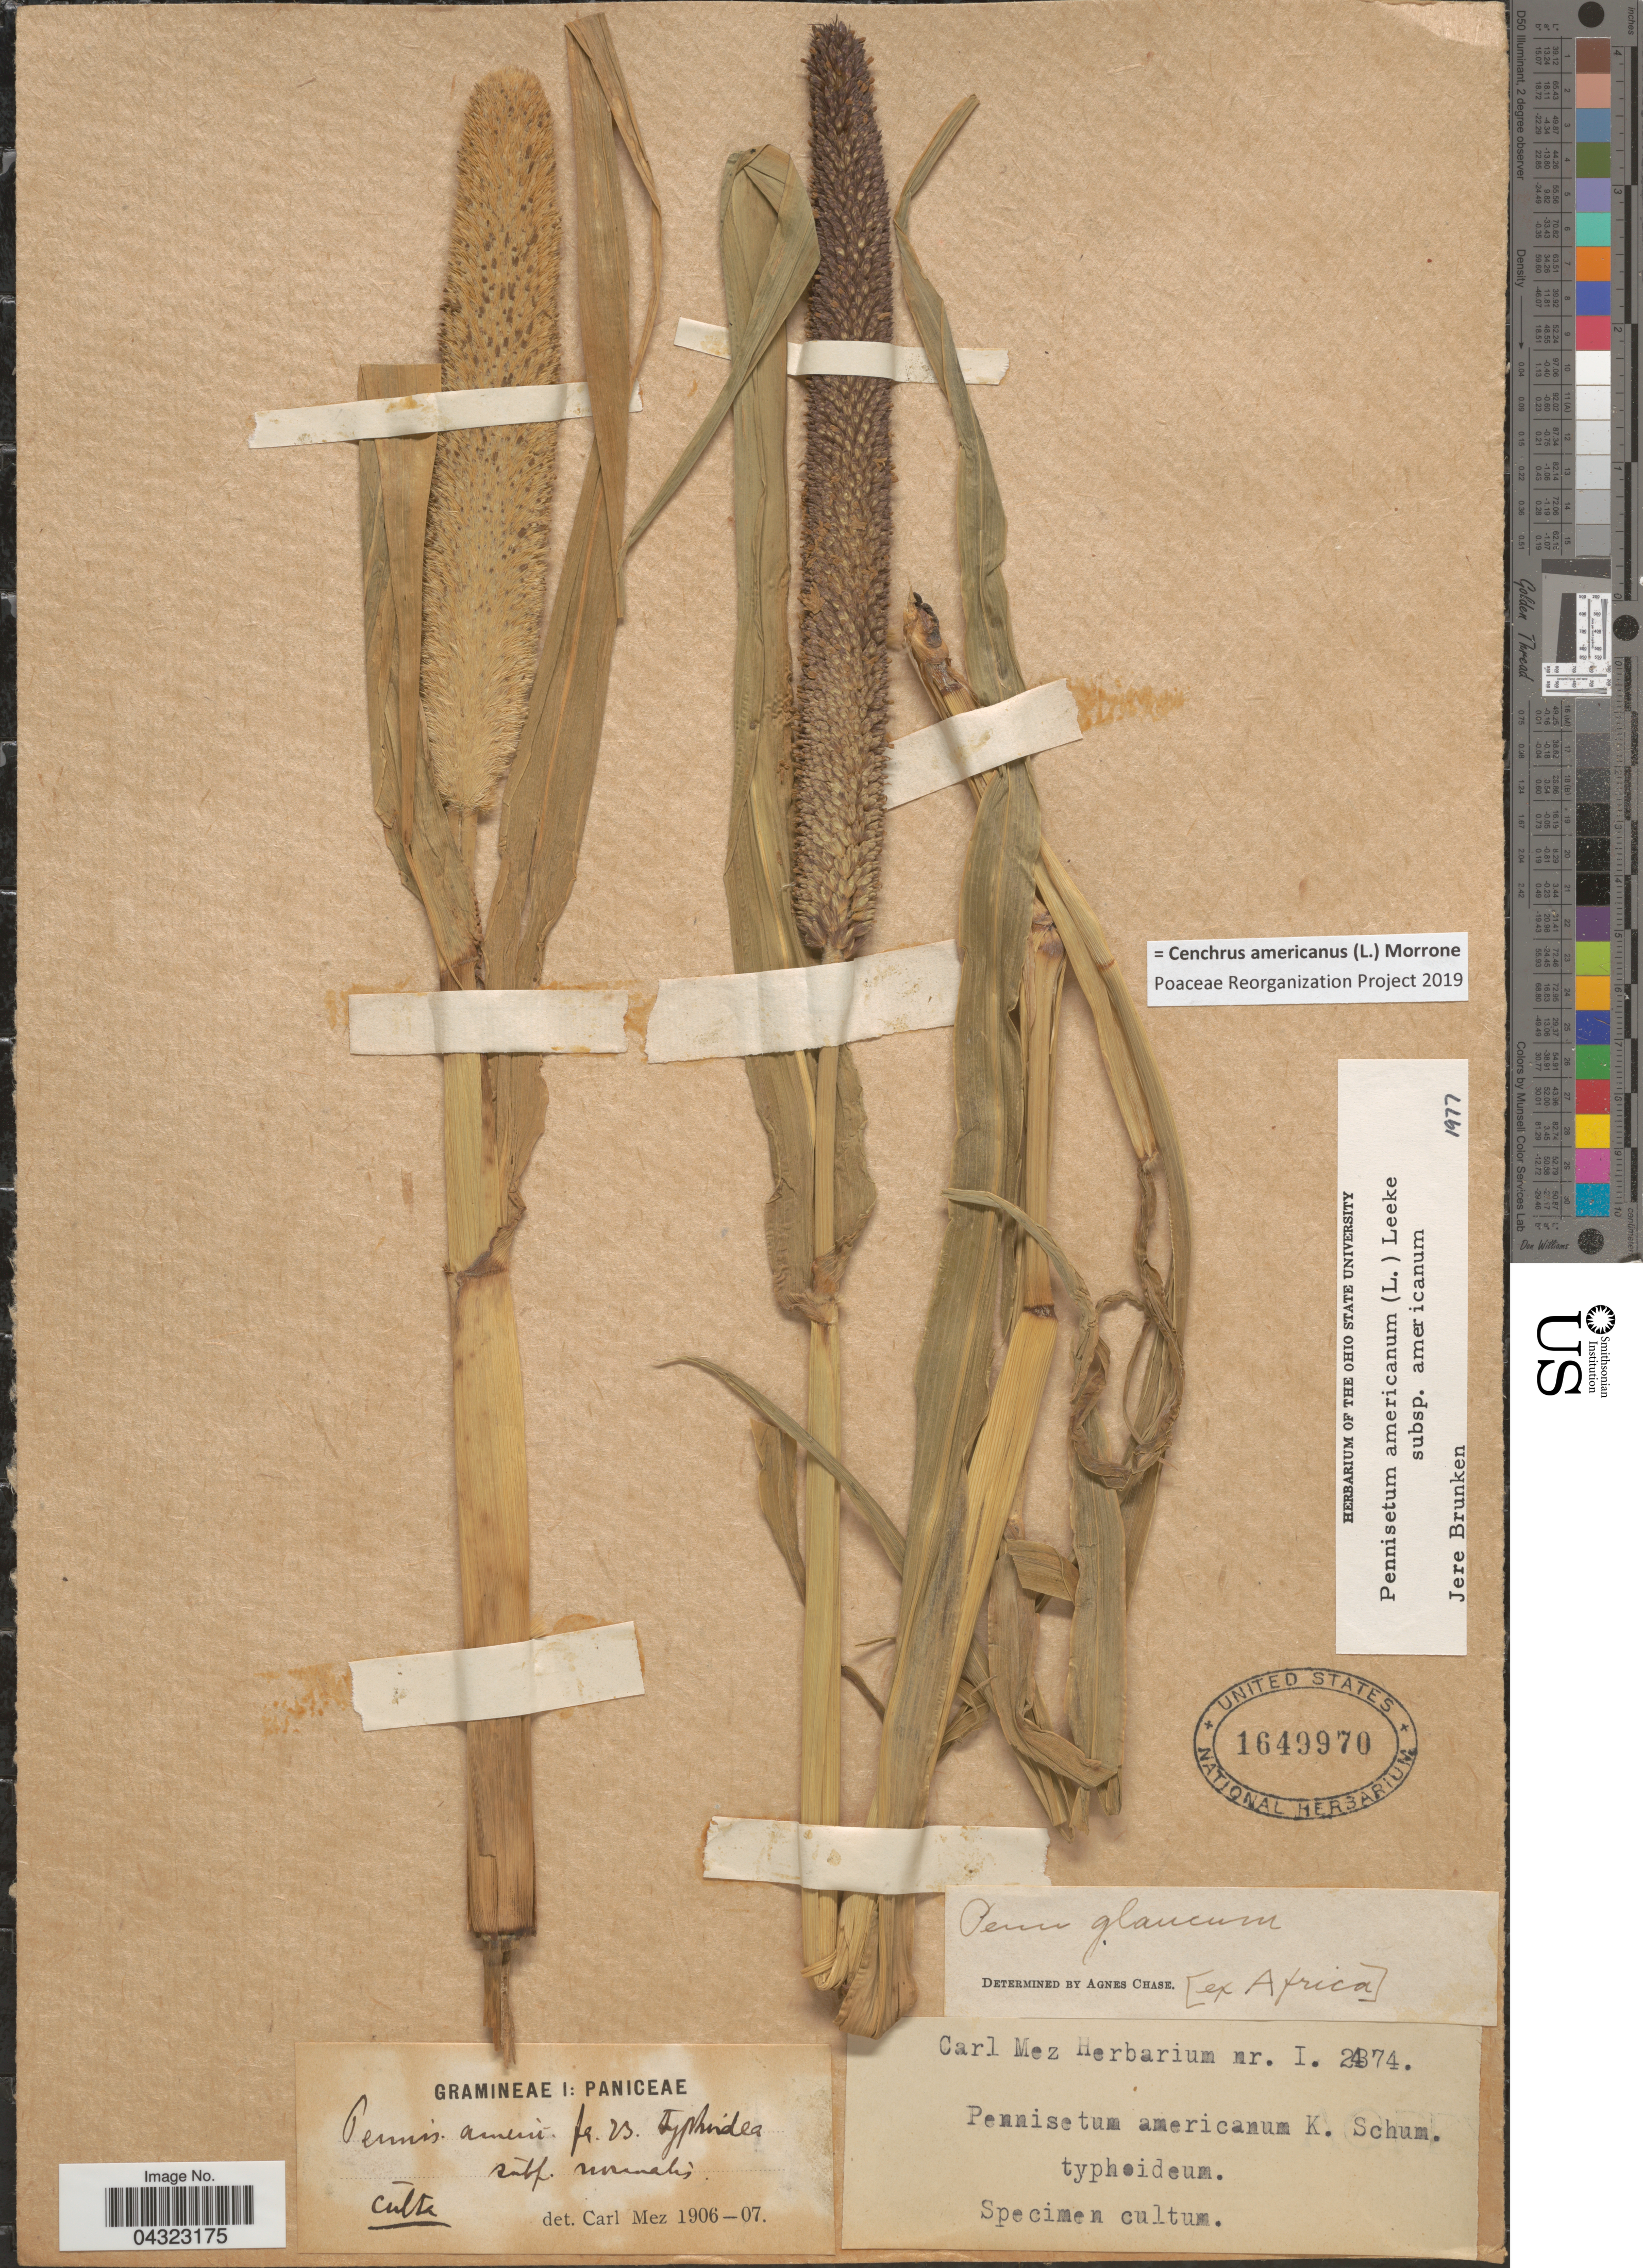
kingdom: Plantae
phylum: Tracheophyta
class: Liliopsida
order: Poales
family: Poaceae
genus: Cenchrus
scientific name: Cenchrus americanus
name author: (L.) Morrone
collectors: Ex herb. Carl Mez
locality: Africa.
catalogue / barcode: US 1649970